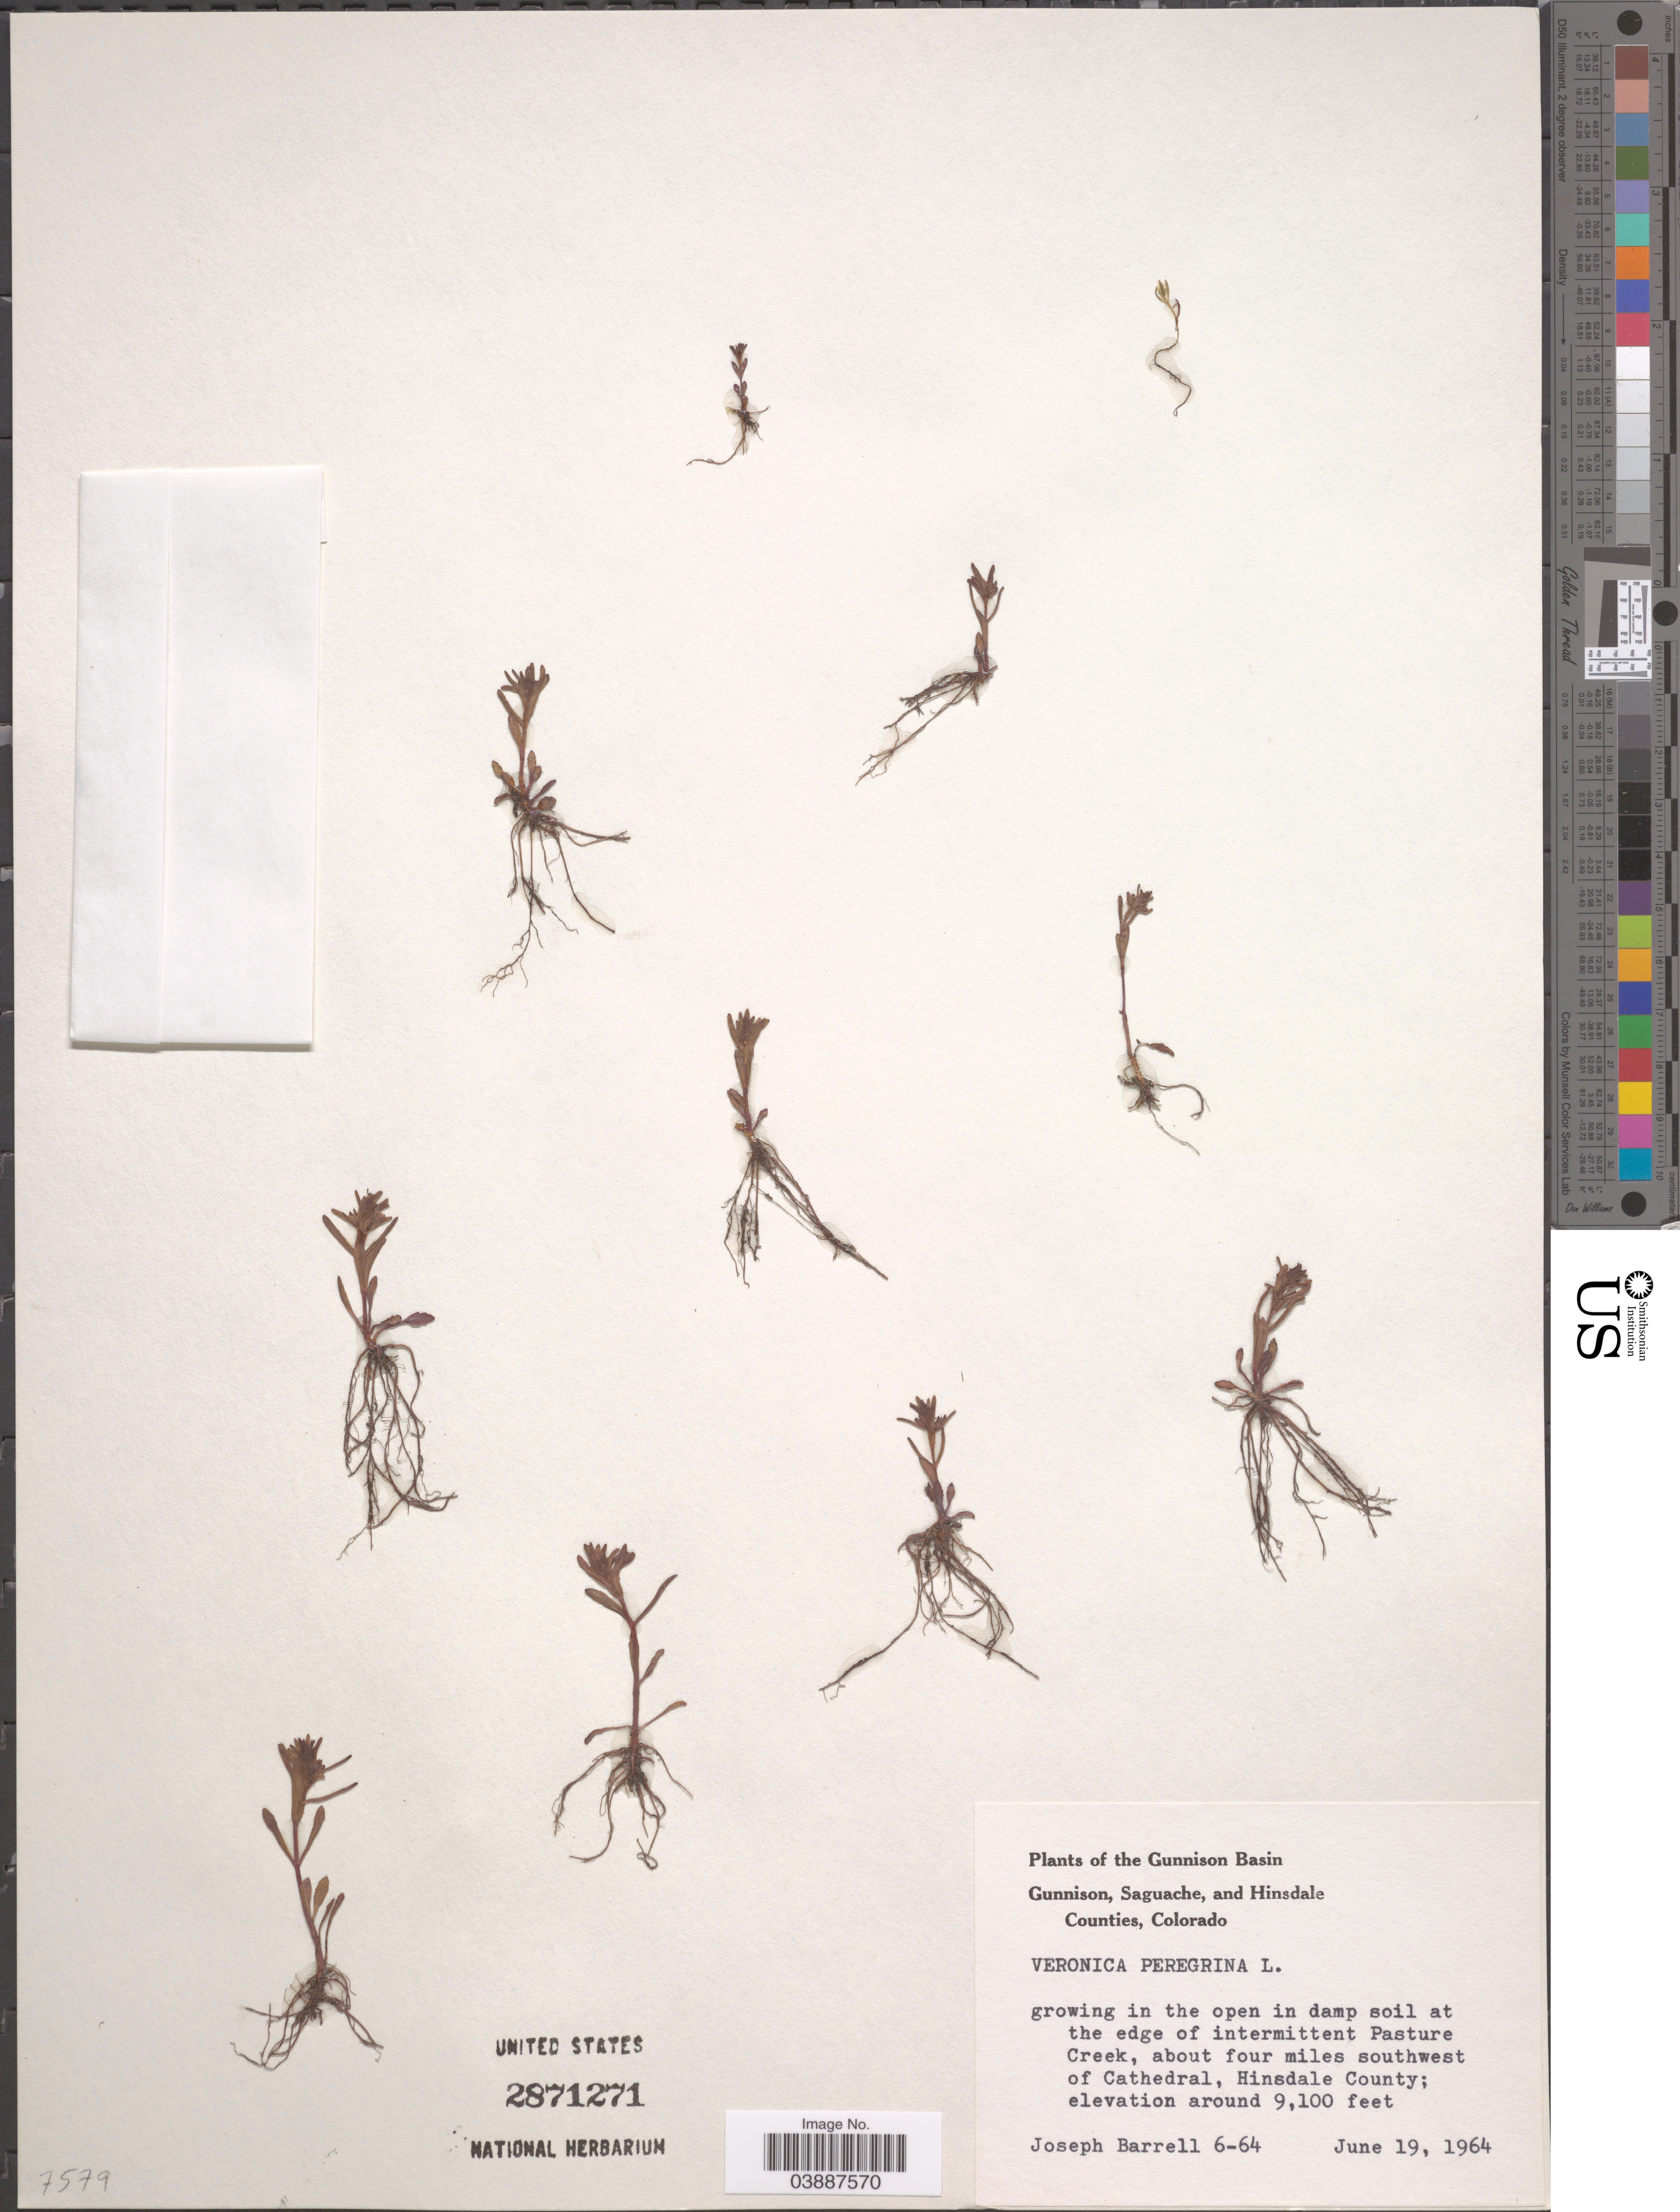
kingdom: Plantae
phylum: Tracheophyta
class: Magnoliopsida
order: Lamiales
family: Plantaginaceae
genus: Veronica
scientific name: Veronica peregrina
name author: L.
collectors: J. Barrell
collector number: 6-64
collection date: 1964-06-19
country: United States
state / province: Colorado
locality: The Gunnison Basin. At the edge of intermittent Pasture Creek, about four miles southwest of Cathedral, Hinsdale County.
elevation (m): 2774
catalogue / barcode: US 2871271